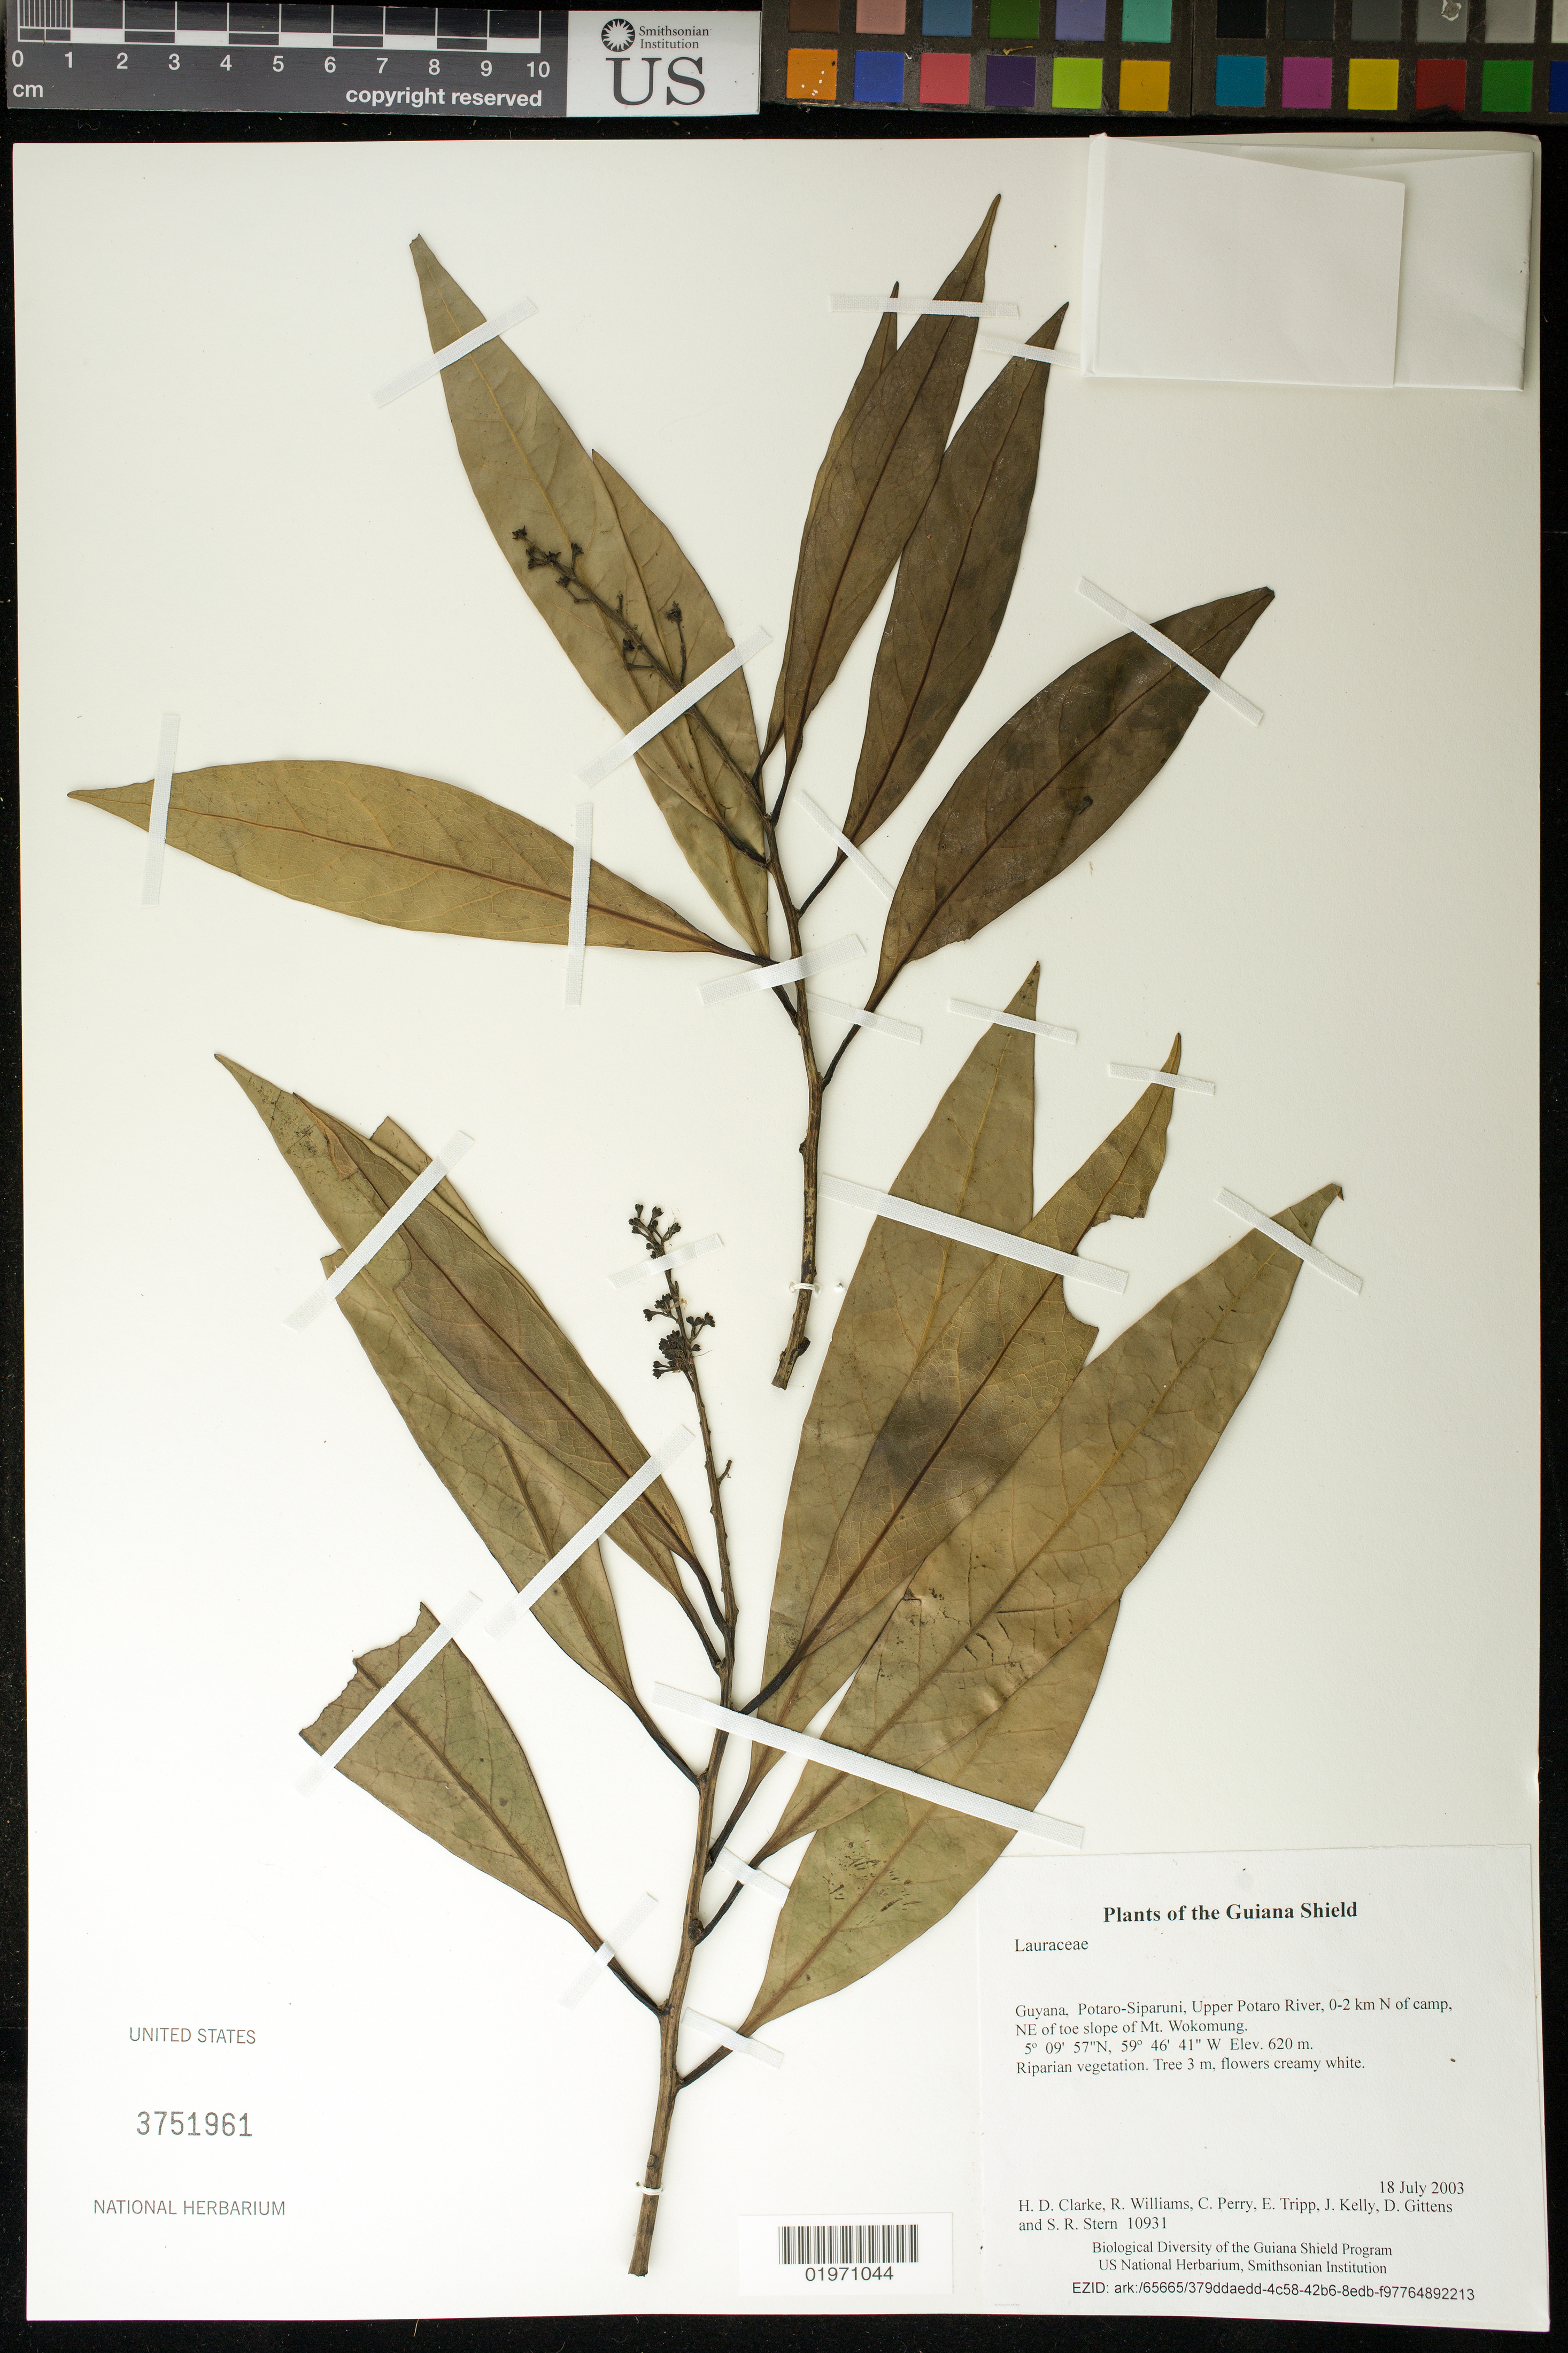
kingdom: Plantae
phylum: Tracheophyta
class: Magnoliopsida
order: Laurales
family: Lauraceae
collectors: H. D. Clarke, R. Williams, C. Perry, E. Tripp, J. Kelly, D. Gittens & S. R. Stern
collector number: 10931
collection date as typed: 18 July 2003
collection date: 2003-07-18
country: Guyana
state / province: Potaro-Siparuni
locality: Upper Potaro River, 0-2 km N of camp, NE of toe slope of Mt. Wokomung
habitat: Riparian vegetation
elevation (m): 620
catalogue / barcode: US 3751961